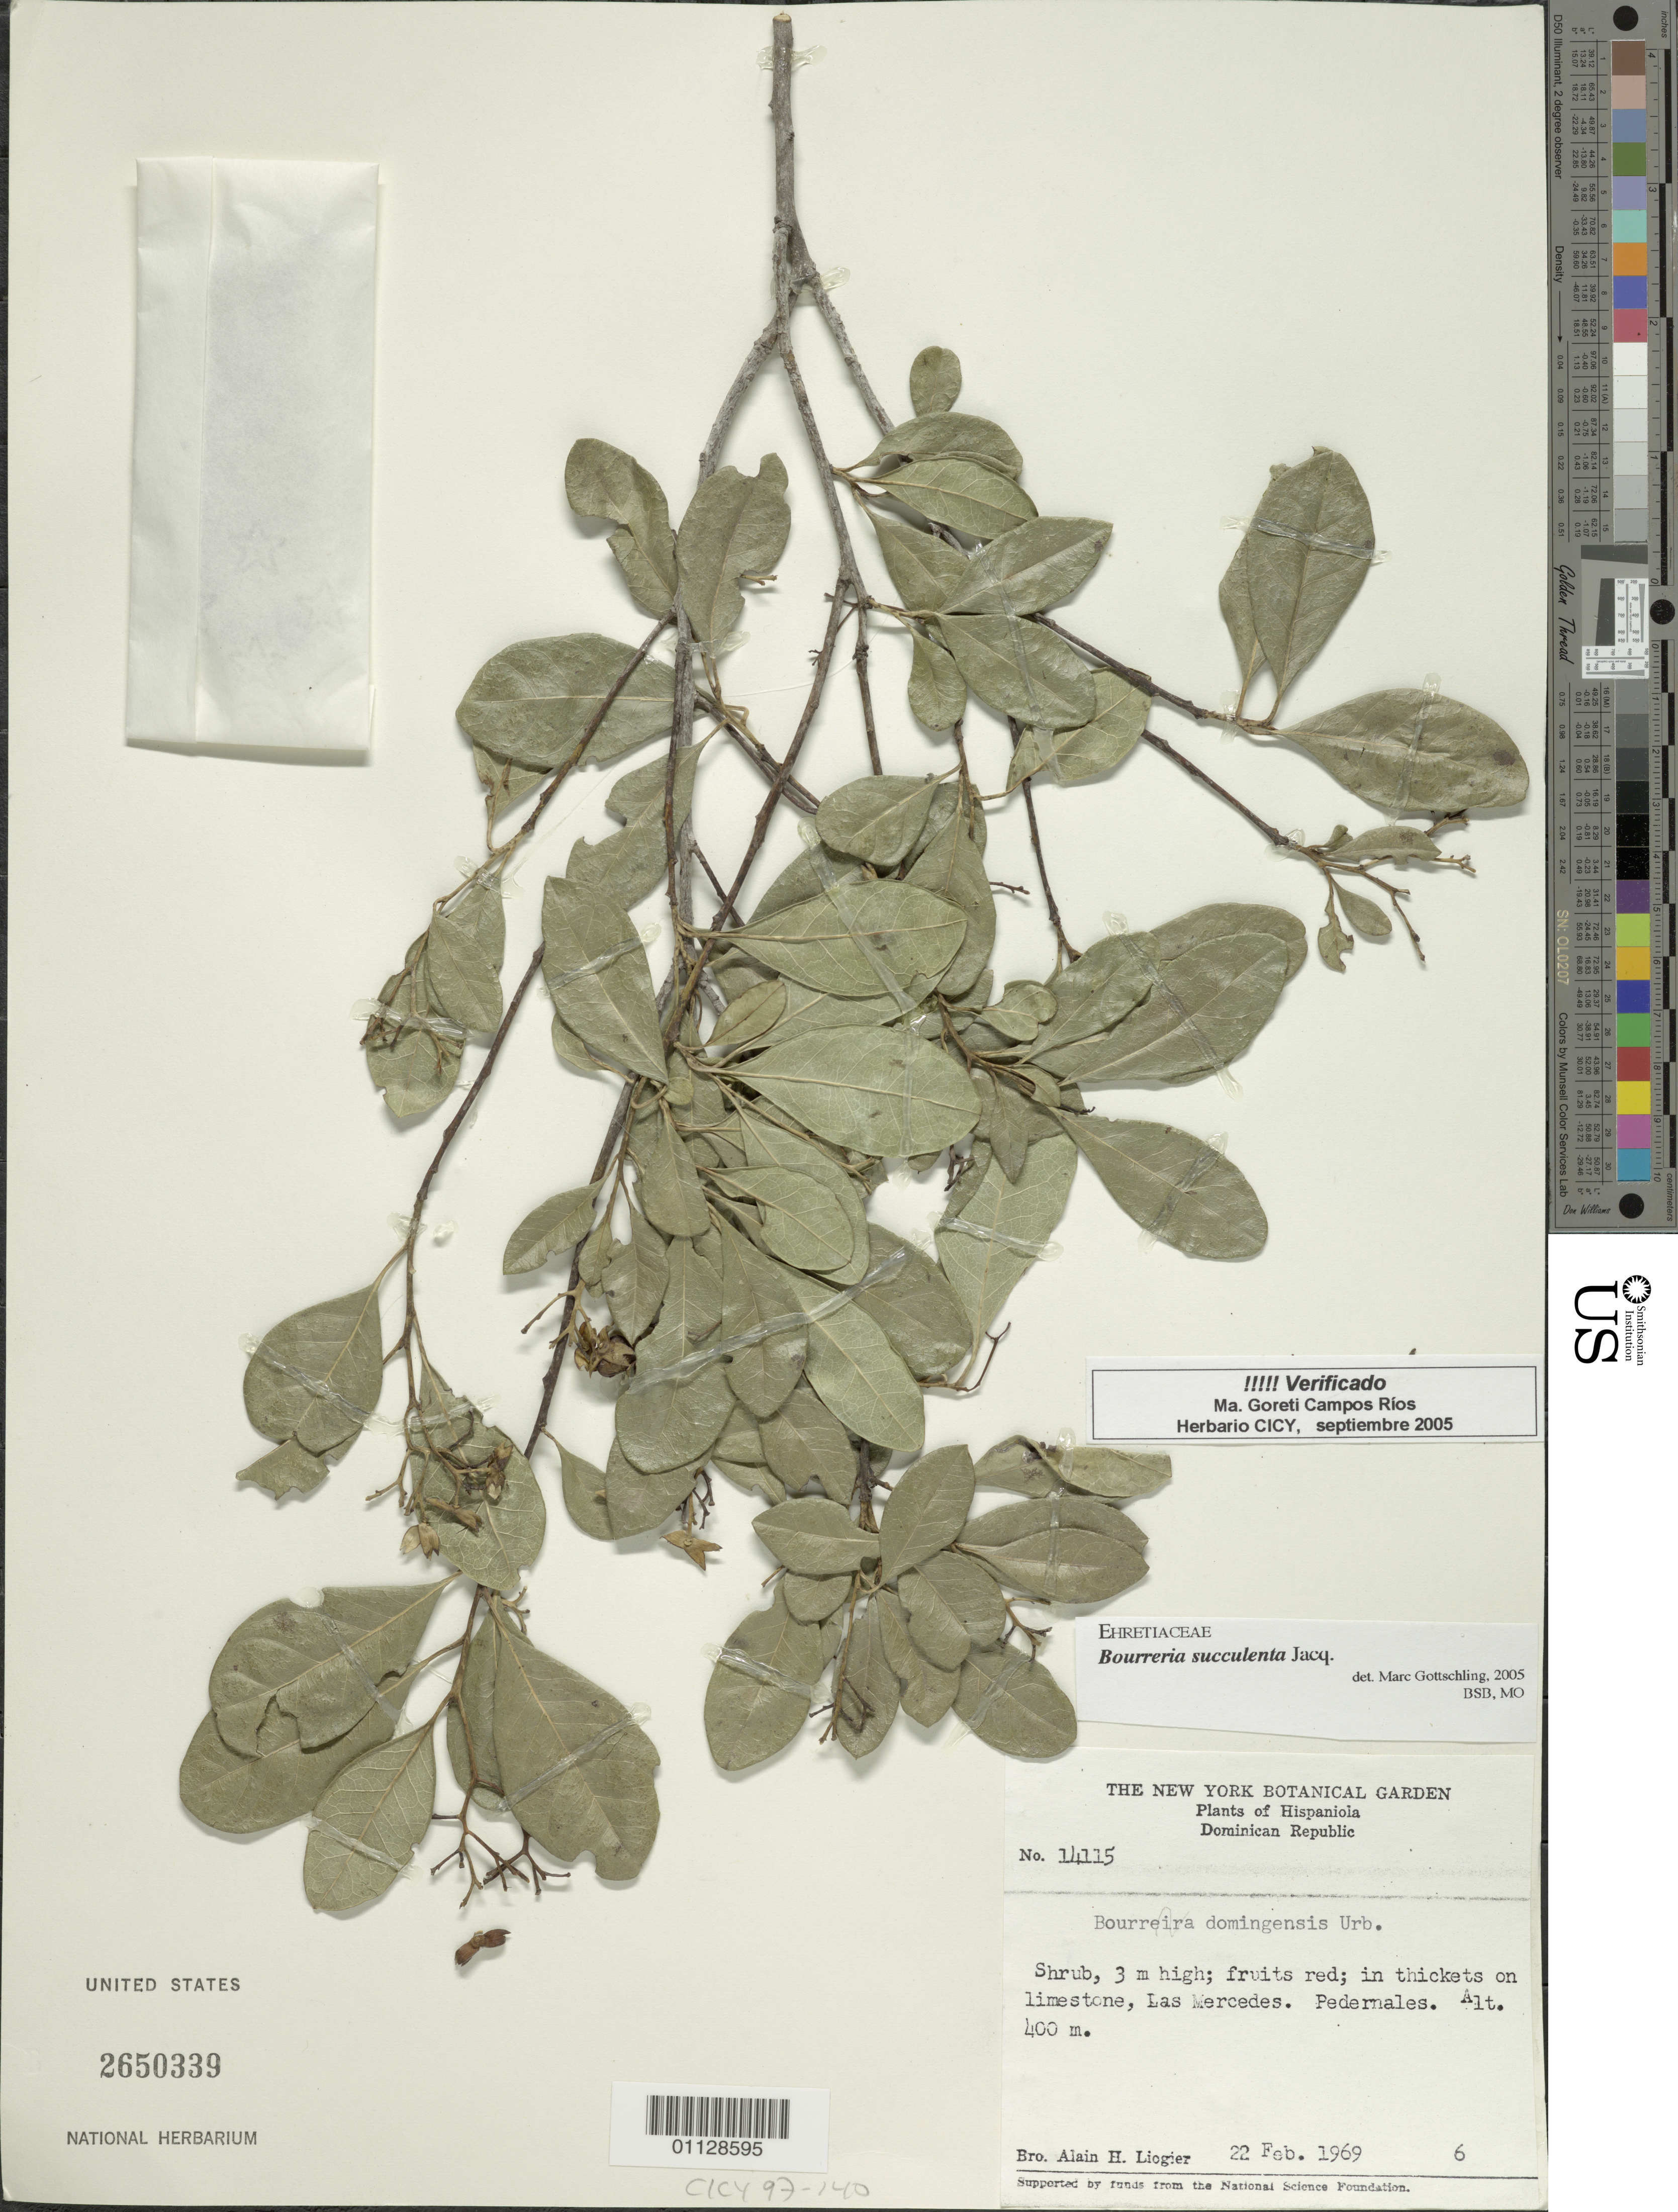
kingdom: Plantae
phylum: Tracheophyta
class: Magnoliopsida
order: Boraginales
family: Ehretiaceae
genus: Bourreria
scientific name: Bourreria succulenta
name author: Jacq.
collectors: A. H. Liogier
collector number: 14115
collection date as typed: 22 Feb 1969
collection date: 1969-02-22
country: Dominican Republic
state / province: Pedernales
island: Hispaniola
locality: In thickets on limestone, Las Mercedes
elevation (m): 400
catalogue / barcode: US 2650339